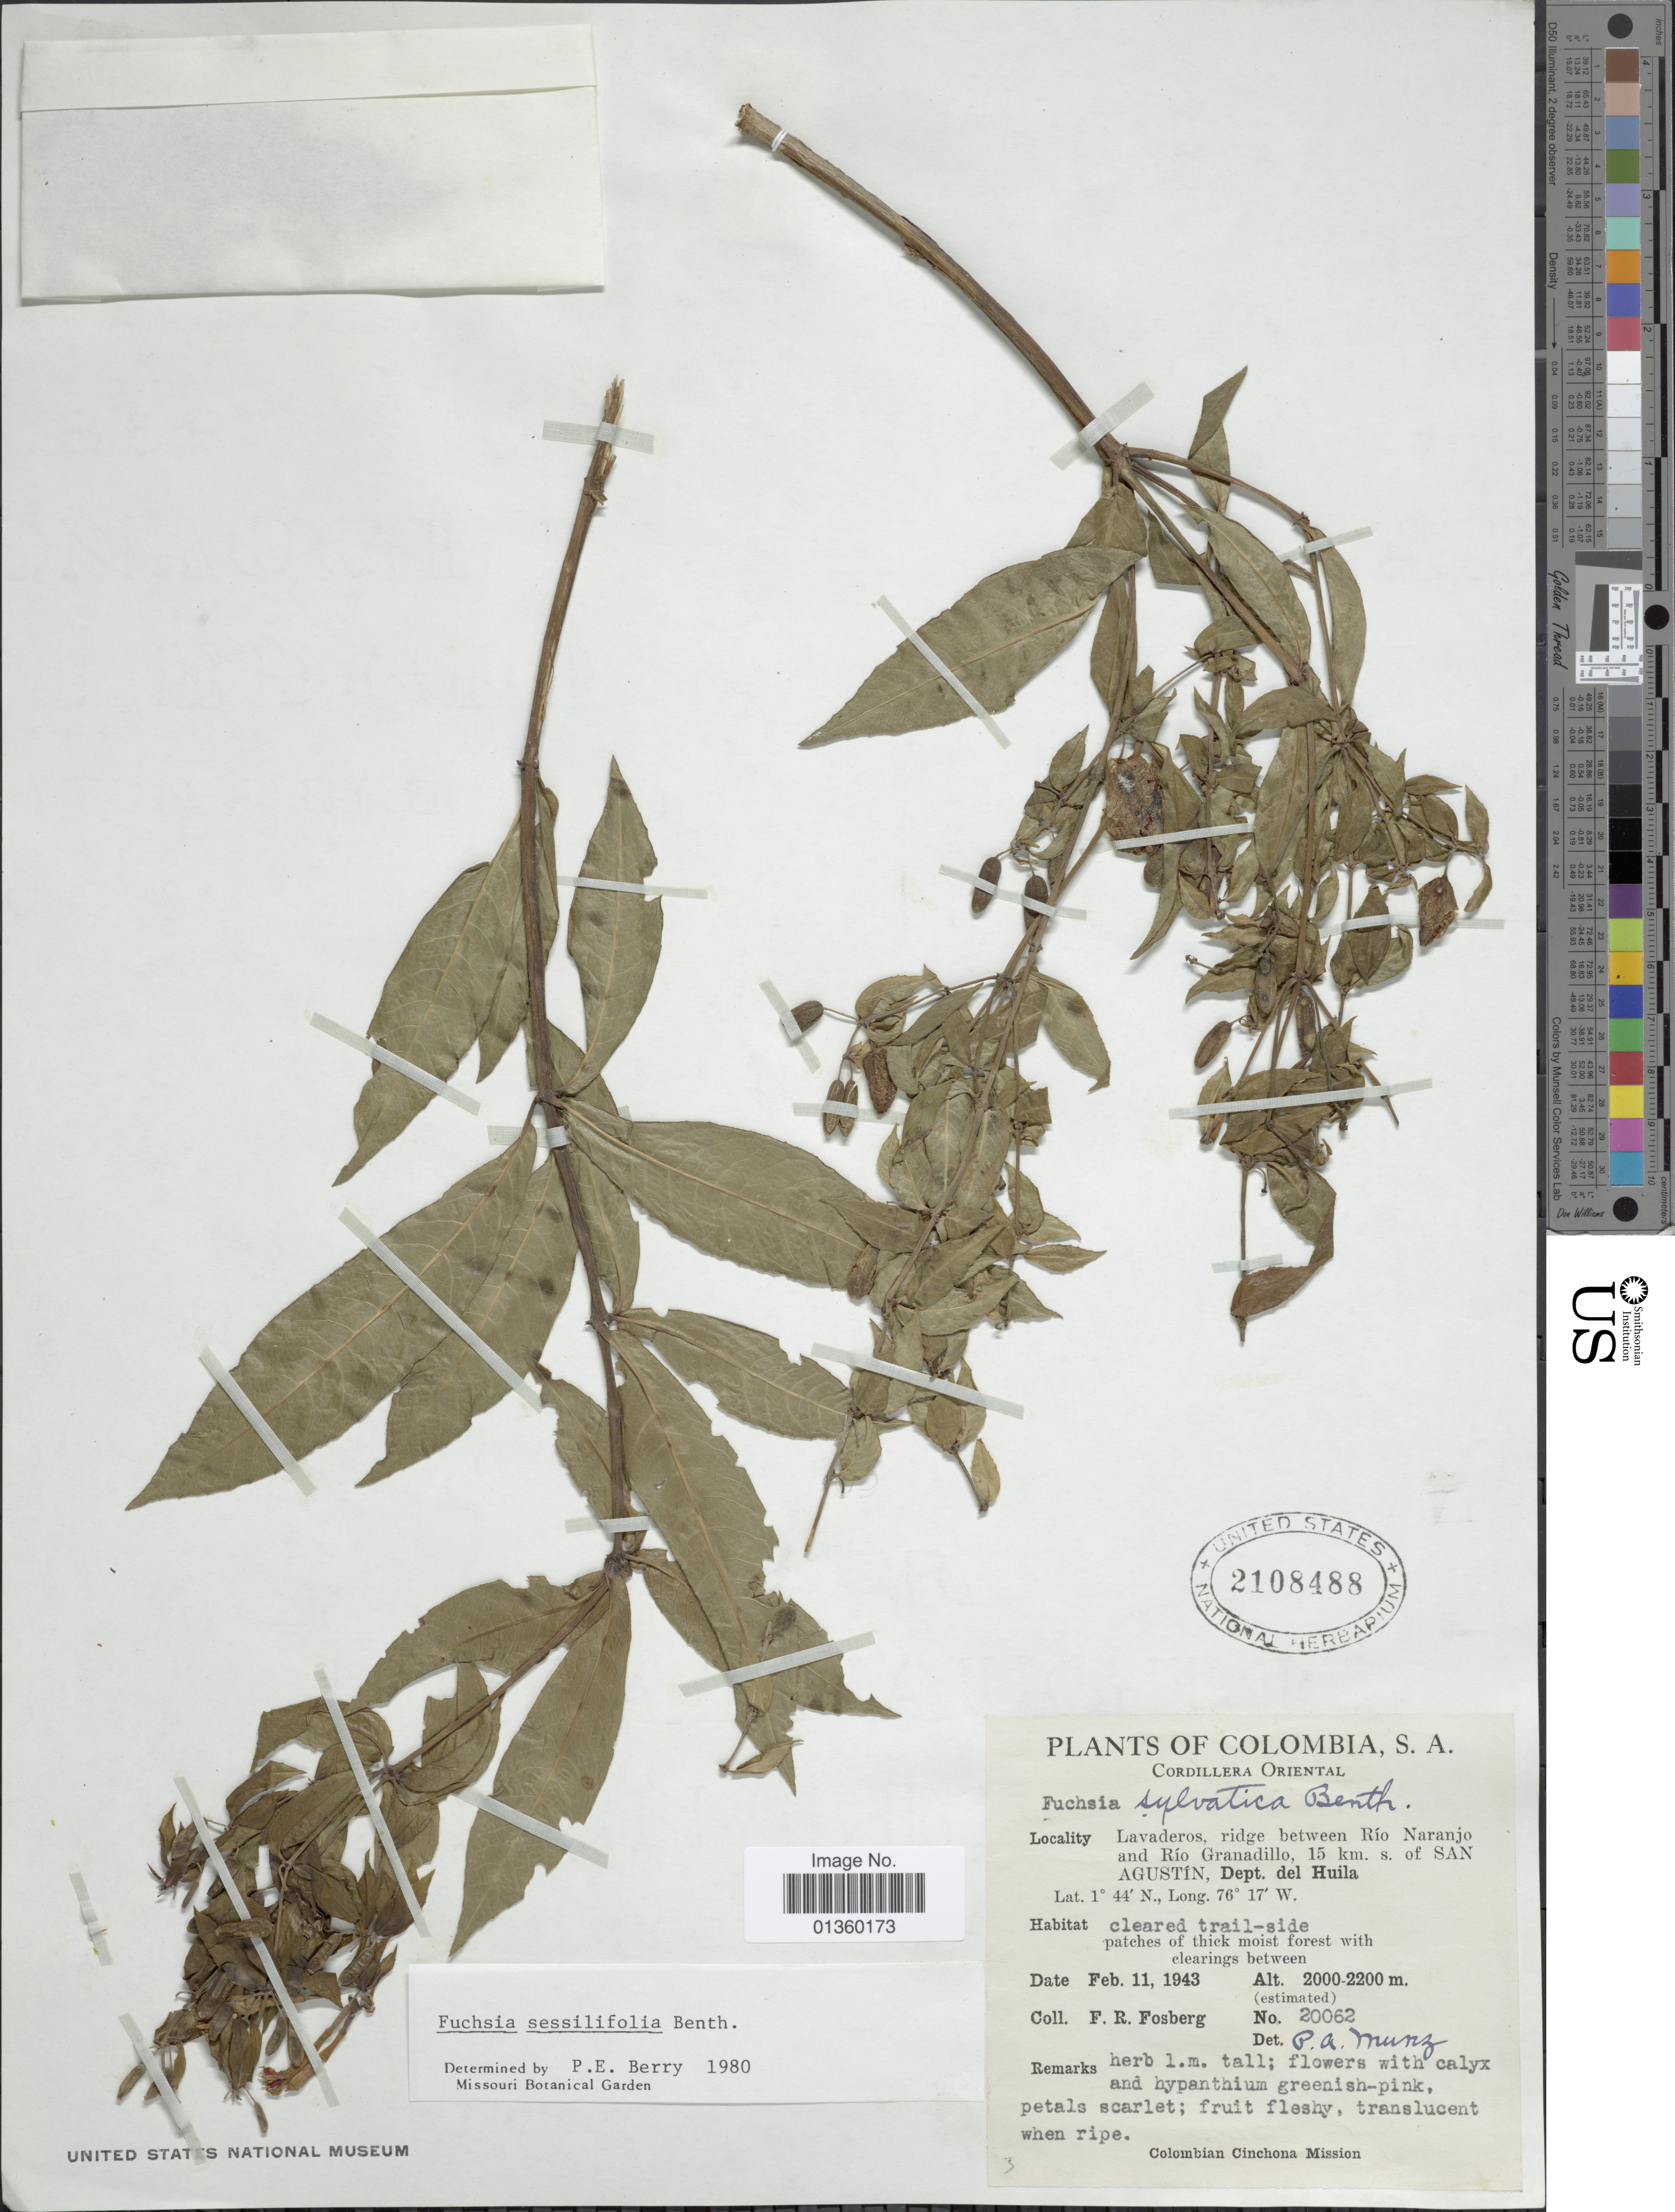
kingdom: Plantae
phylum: Tracheophyta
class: Magnoliopsida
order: Myrtales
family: Onagraceae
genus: Fuchsia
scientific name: Fuchsia sessilifolia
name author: Benth.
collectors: F. R. Fosberg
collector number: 20062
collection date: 1943-02-11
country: Colombia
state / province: Huila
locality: Cordillera Oriental. Lavaderos, ridge between Río Naranjo and Río Granadillo, 15 km. s. of San Agustín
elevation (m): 2000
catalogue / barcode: US 2108488